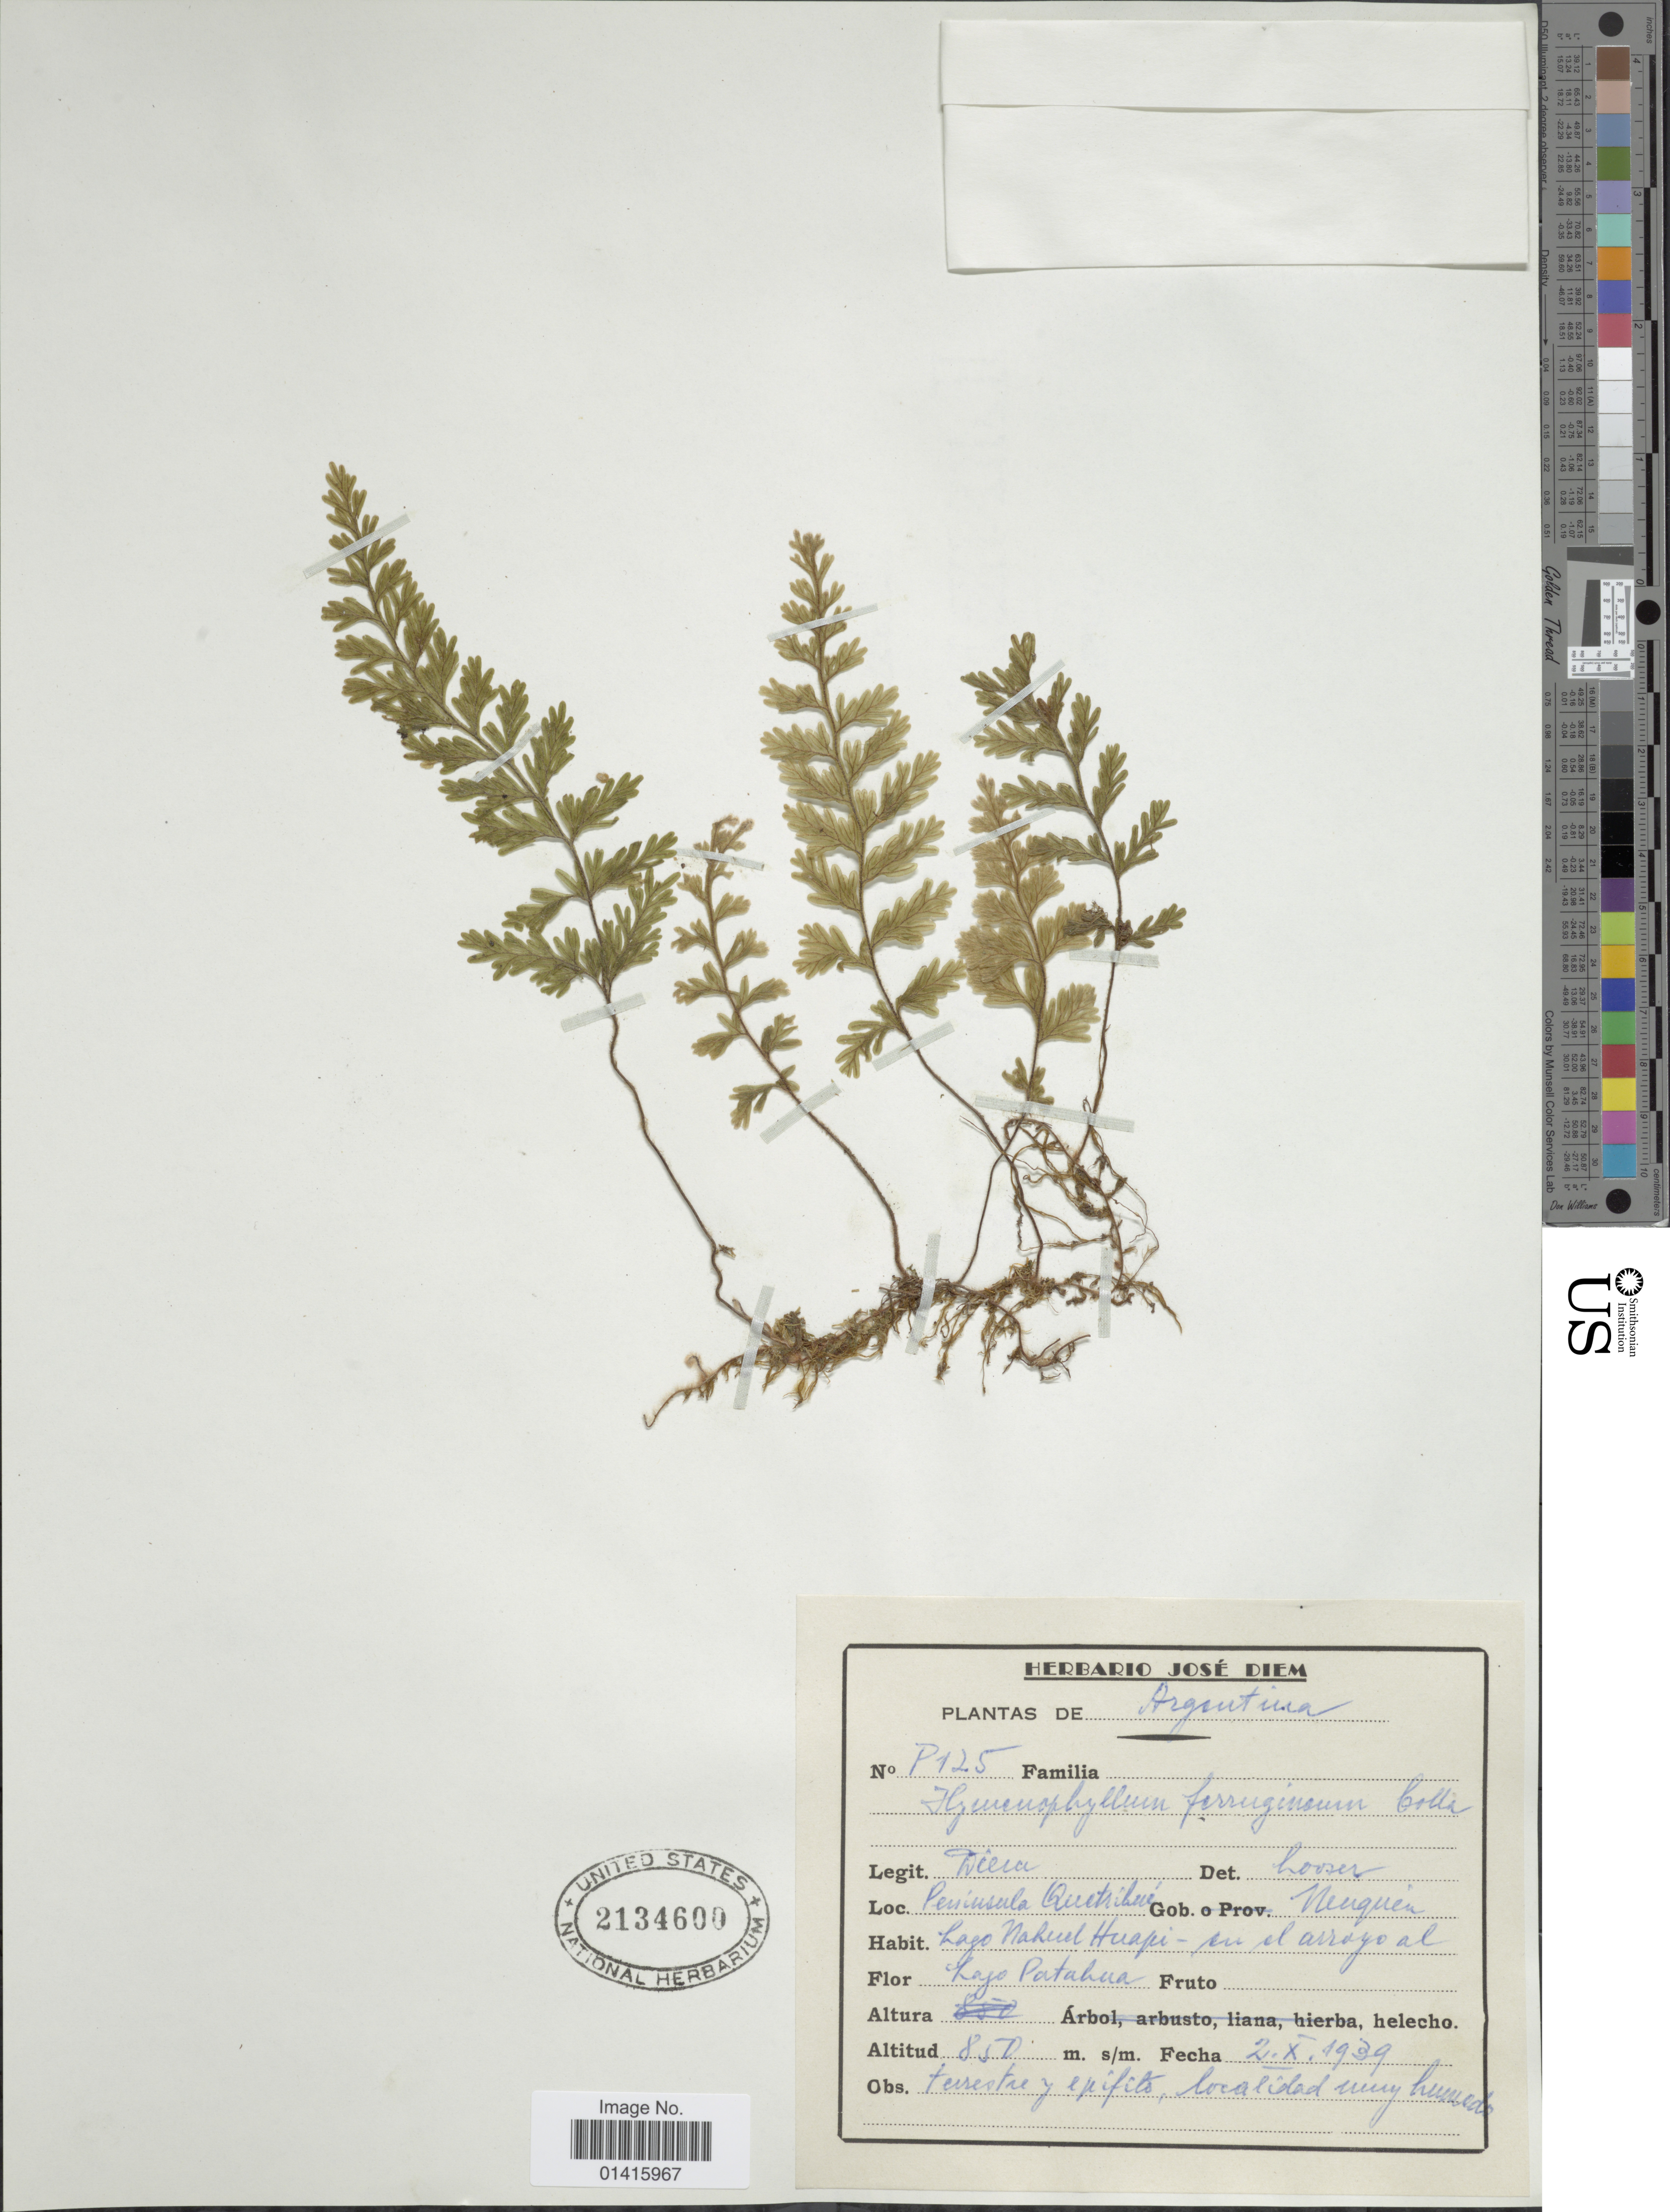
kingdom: Plantae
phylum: Tracheophyta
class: Polypodiopsida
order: Hymenophyllales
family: Hymenophyllaceae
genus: Hymenophyllum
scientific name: Hymenophyllum ferrugineum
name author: Colla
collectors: T. Pederson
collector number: P125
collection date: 1939-10-02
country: Argentina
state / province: Neuquen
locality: Peninsula Quetribué, Gob. Neuquén, Lago Nahuel Huapi-en el arroyo al Lago Patahua.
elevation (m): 850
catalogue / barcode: US 2134600